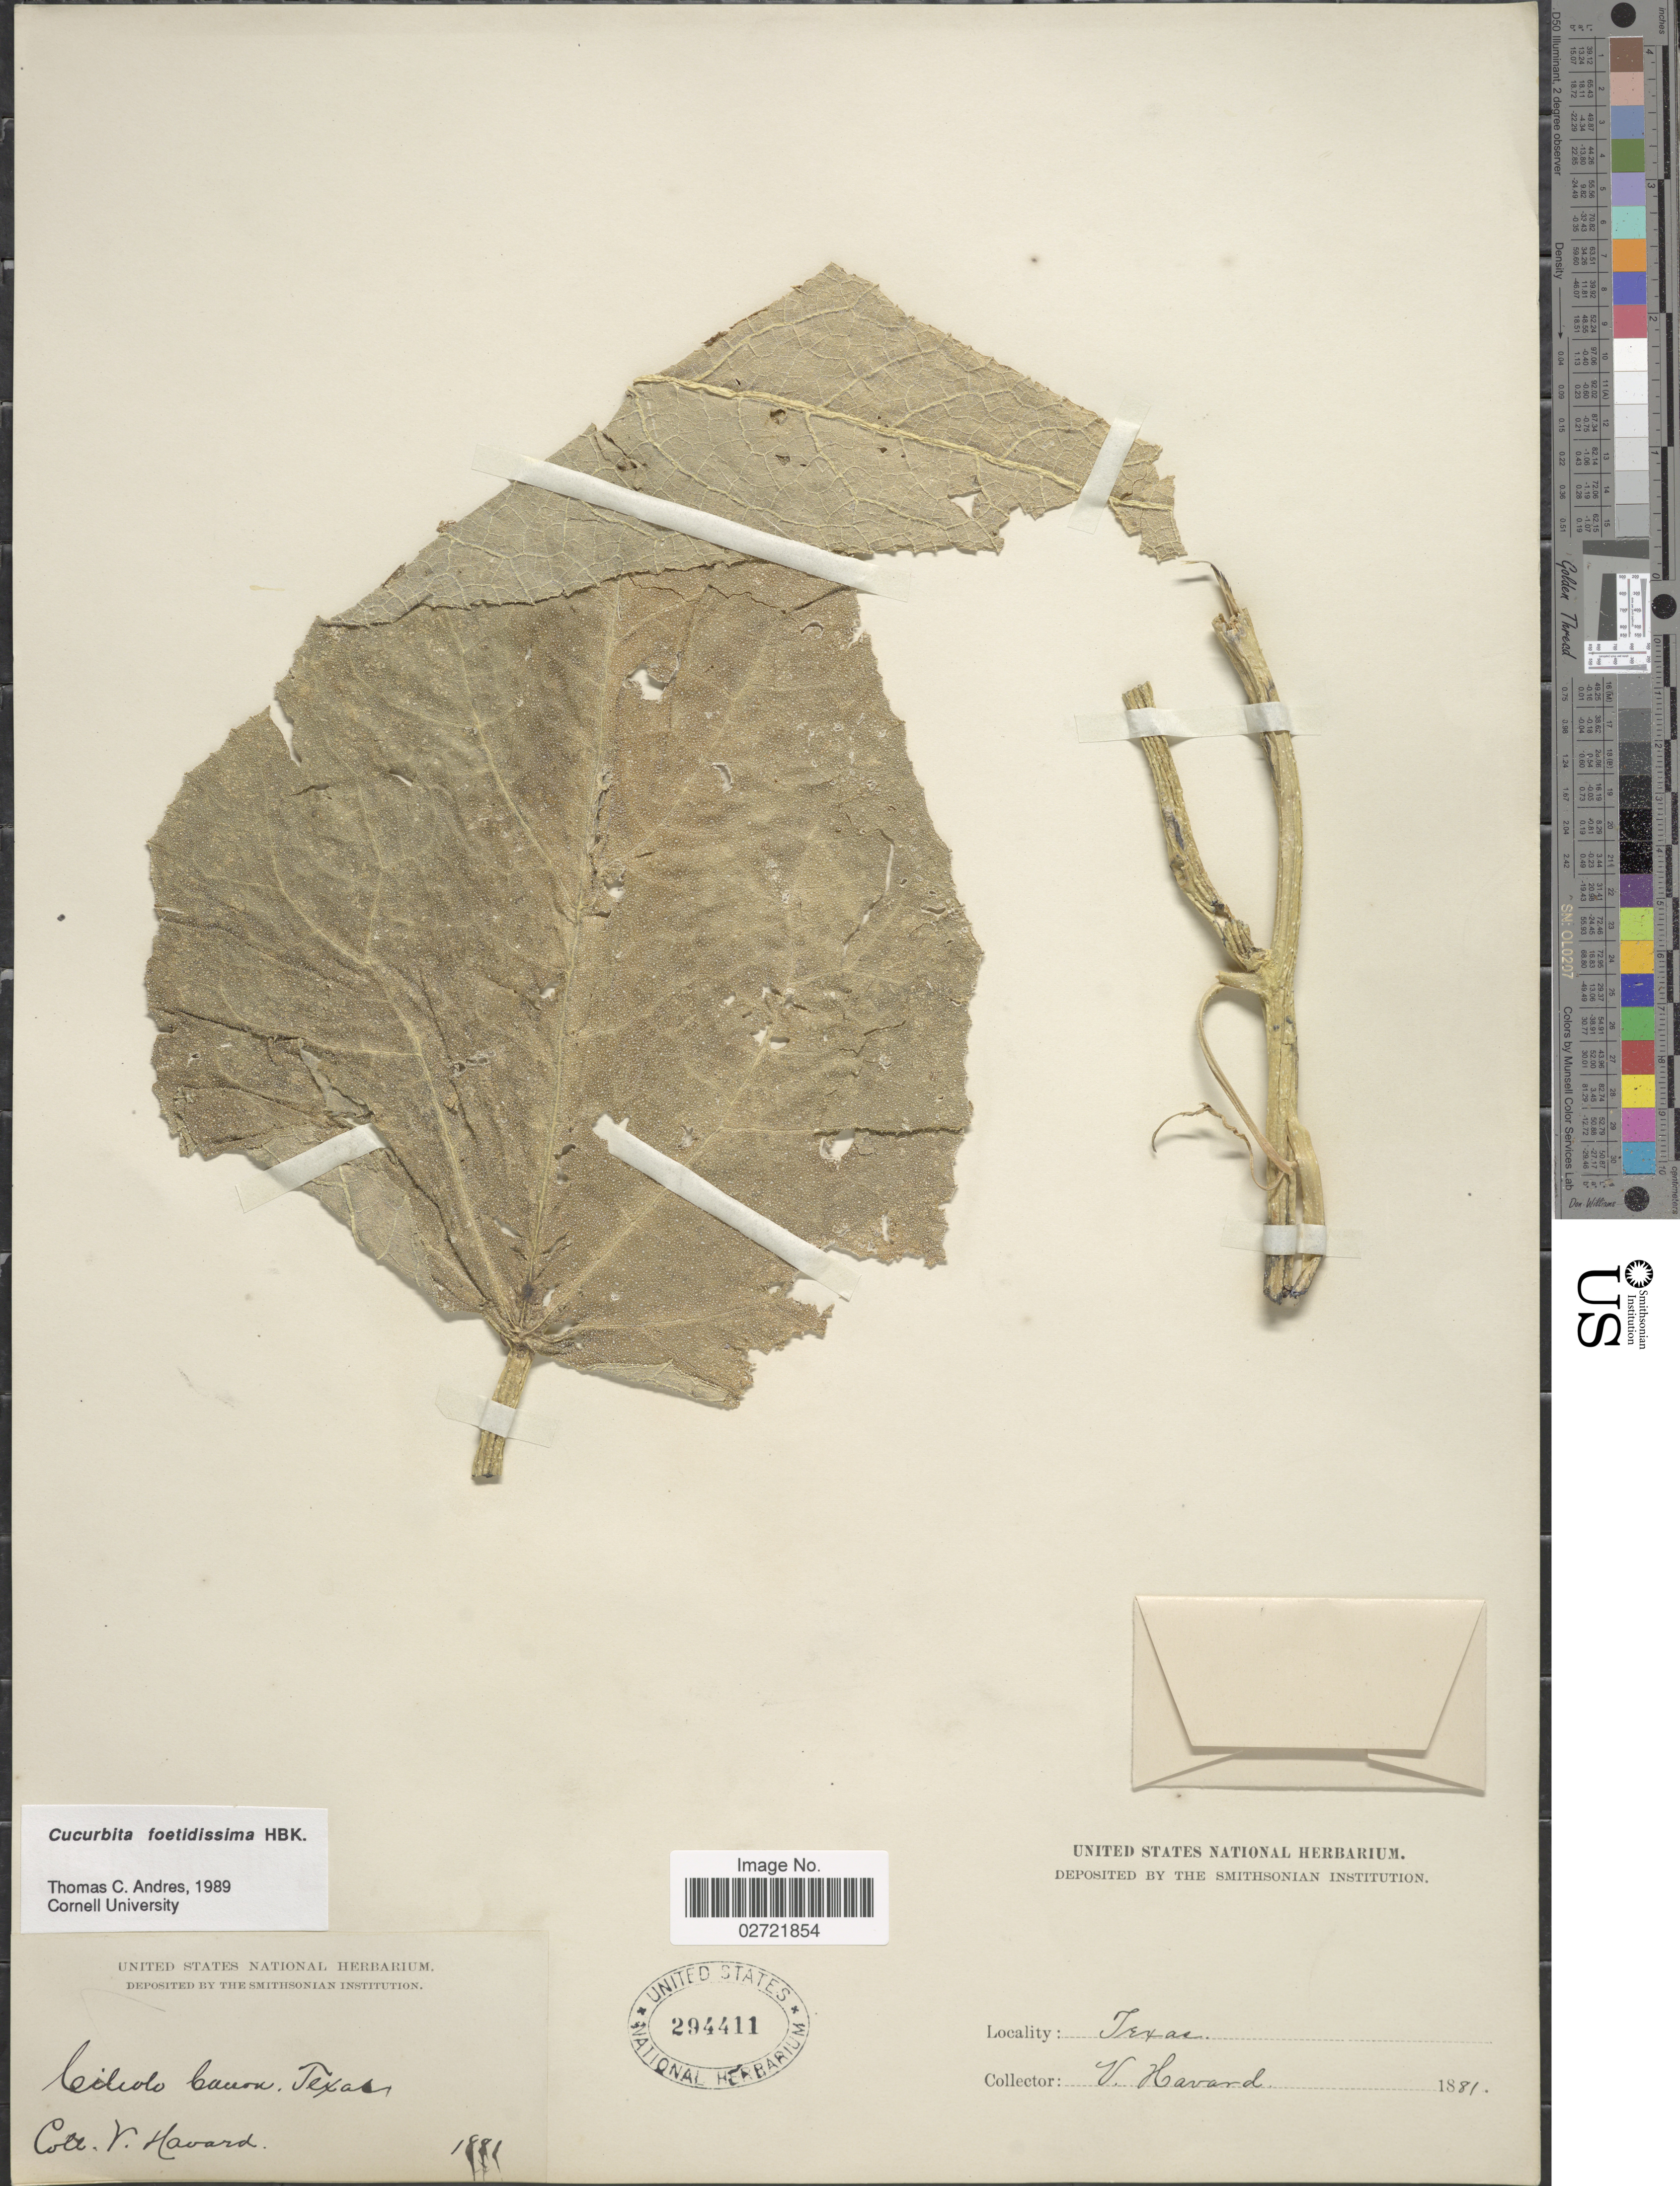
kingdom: Plantae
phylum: Tracheophyta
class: Magnoliopsida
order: Cucurbitales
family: Cucurbitaceae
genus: Cucurbita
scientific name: Cucurbita foetidissima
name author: Kunth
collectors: V. Havard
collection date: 1881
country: United States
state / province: Texas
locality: Cilcolo Canon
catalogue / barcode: US 294411